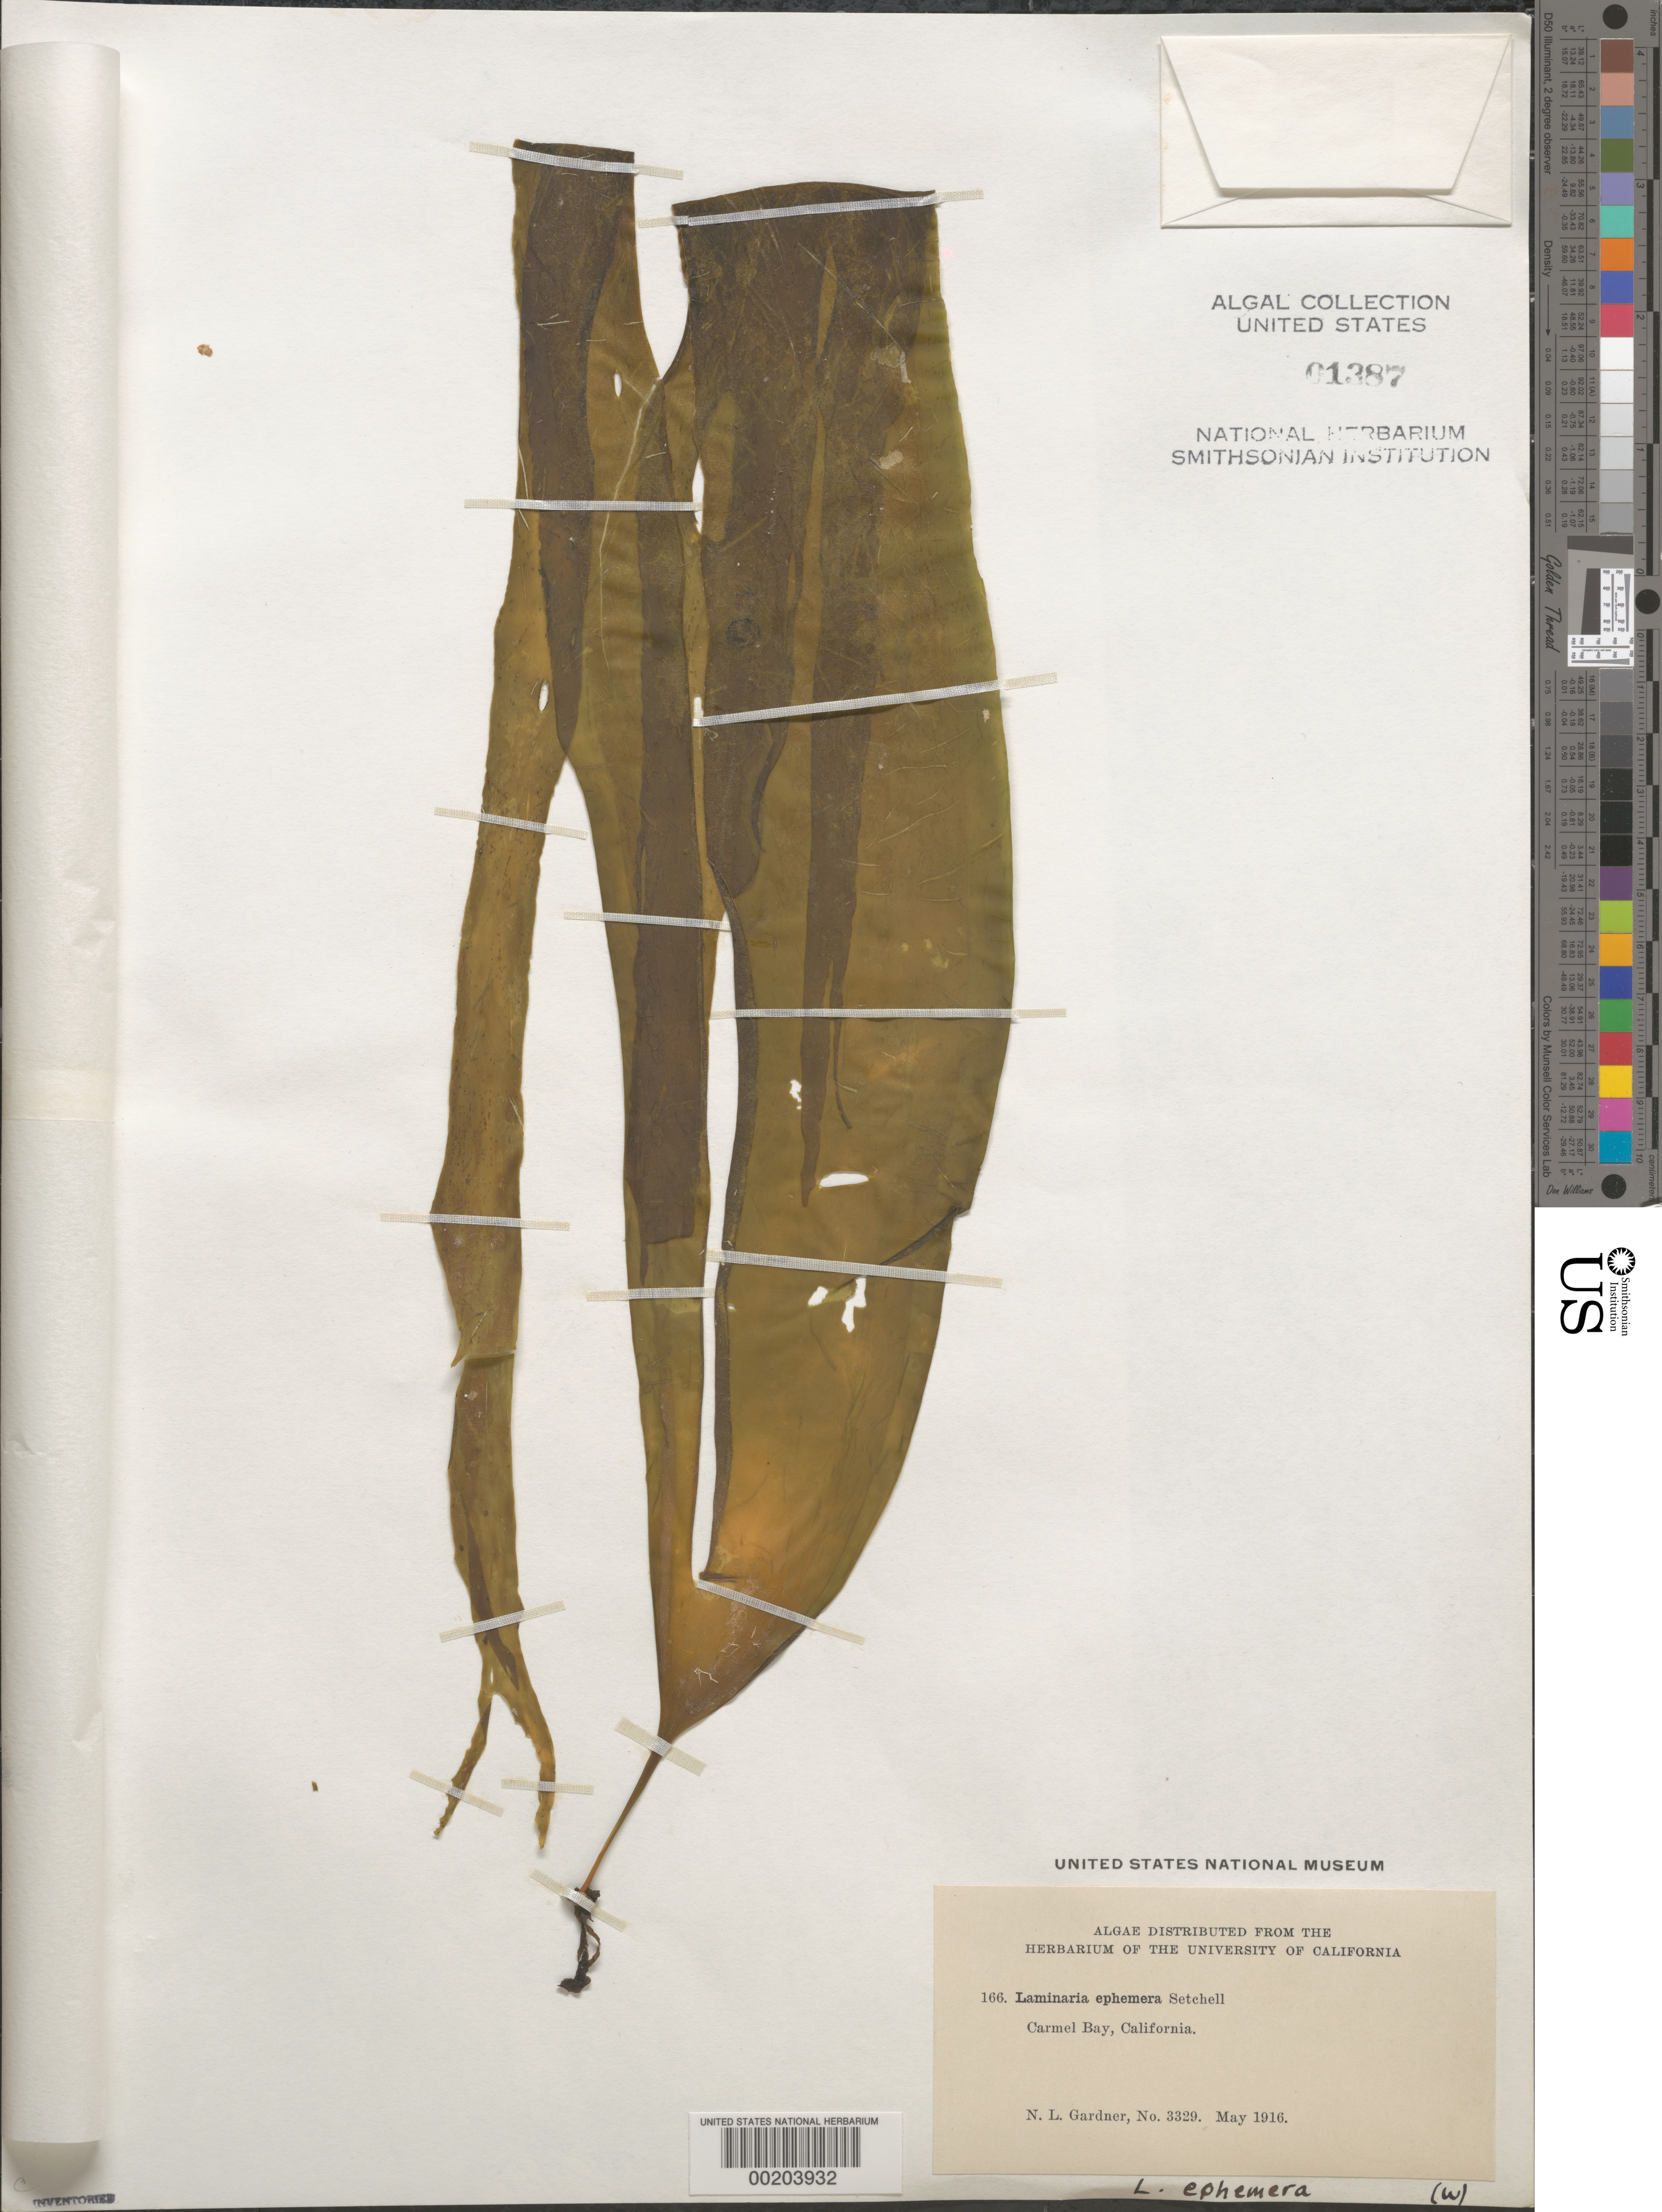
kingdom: Chromista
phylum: Ochrophyta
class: Phaeophyceae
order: Laminariales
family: Laminariaceae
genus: Laminaria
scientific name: Laminaria ephemera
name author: Setch.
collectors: N. Gardner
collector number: NLG 3329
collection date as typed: May 1916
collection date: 1916-05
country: United States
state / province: California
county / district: Monterey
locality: Carmel Bay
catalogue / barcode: US 1387